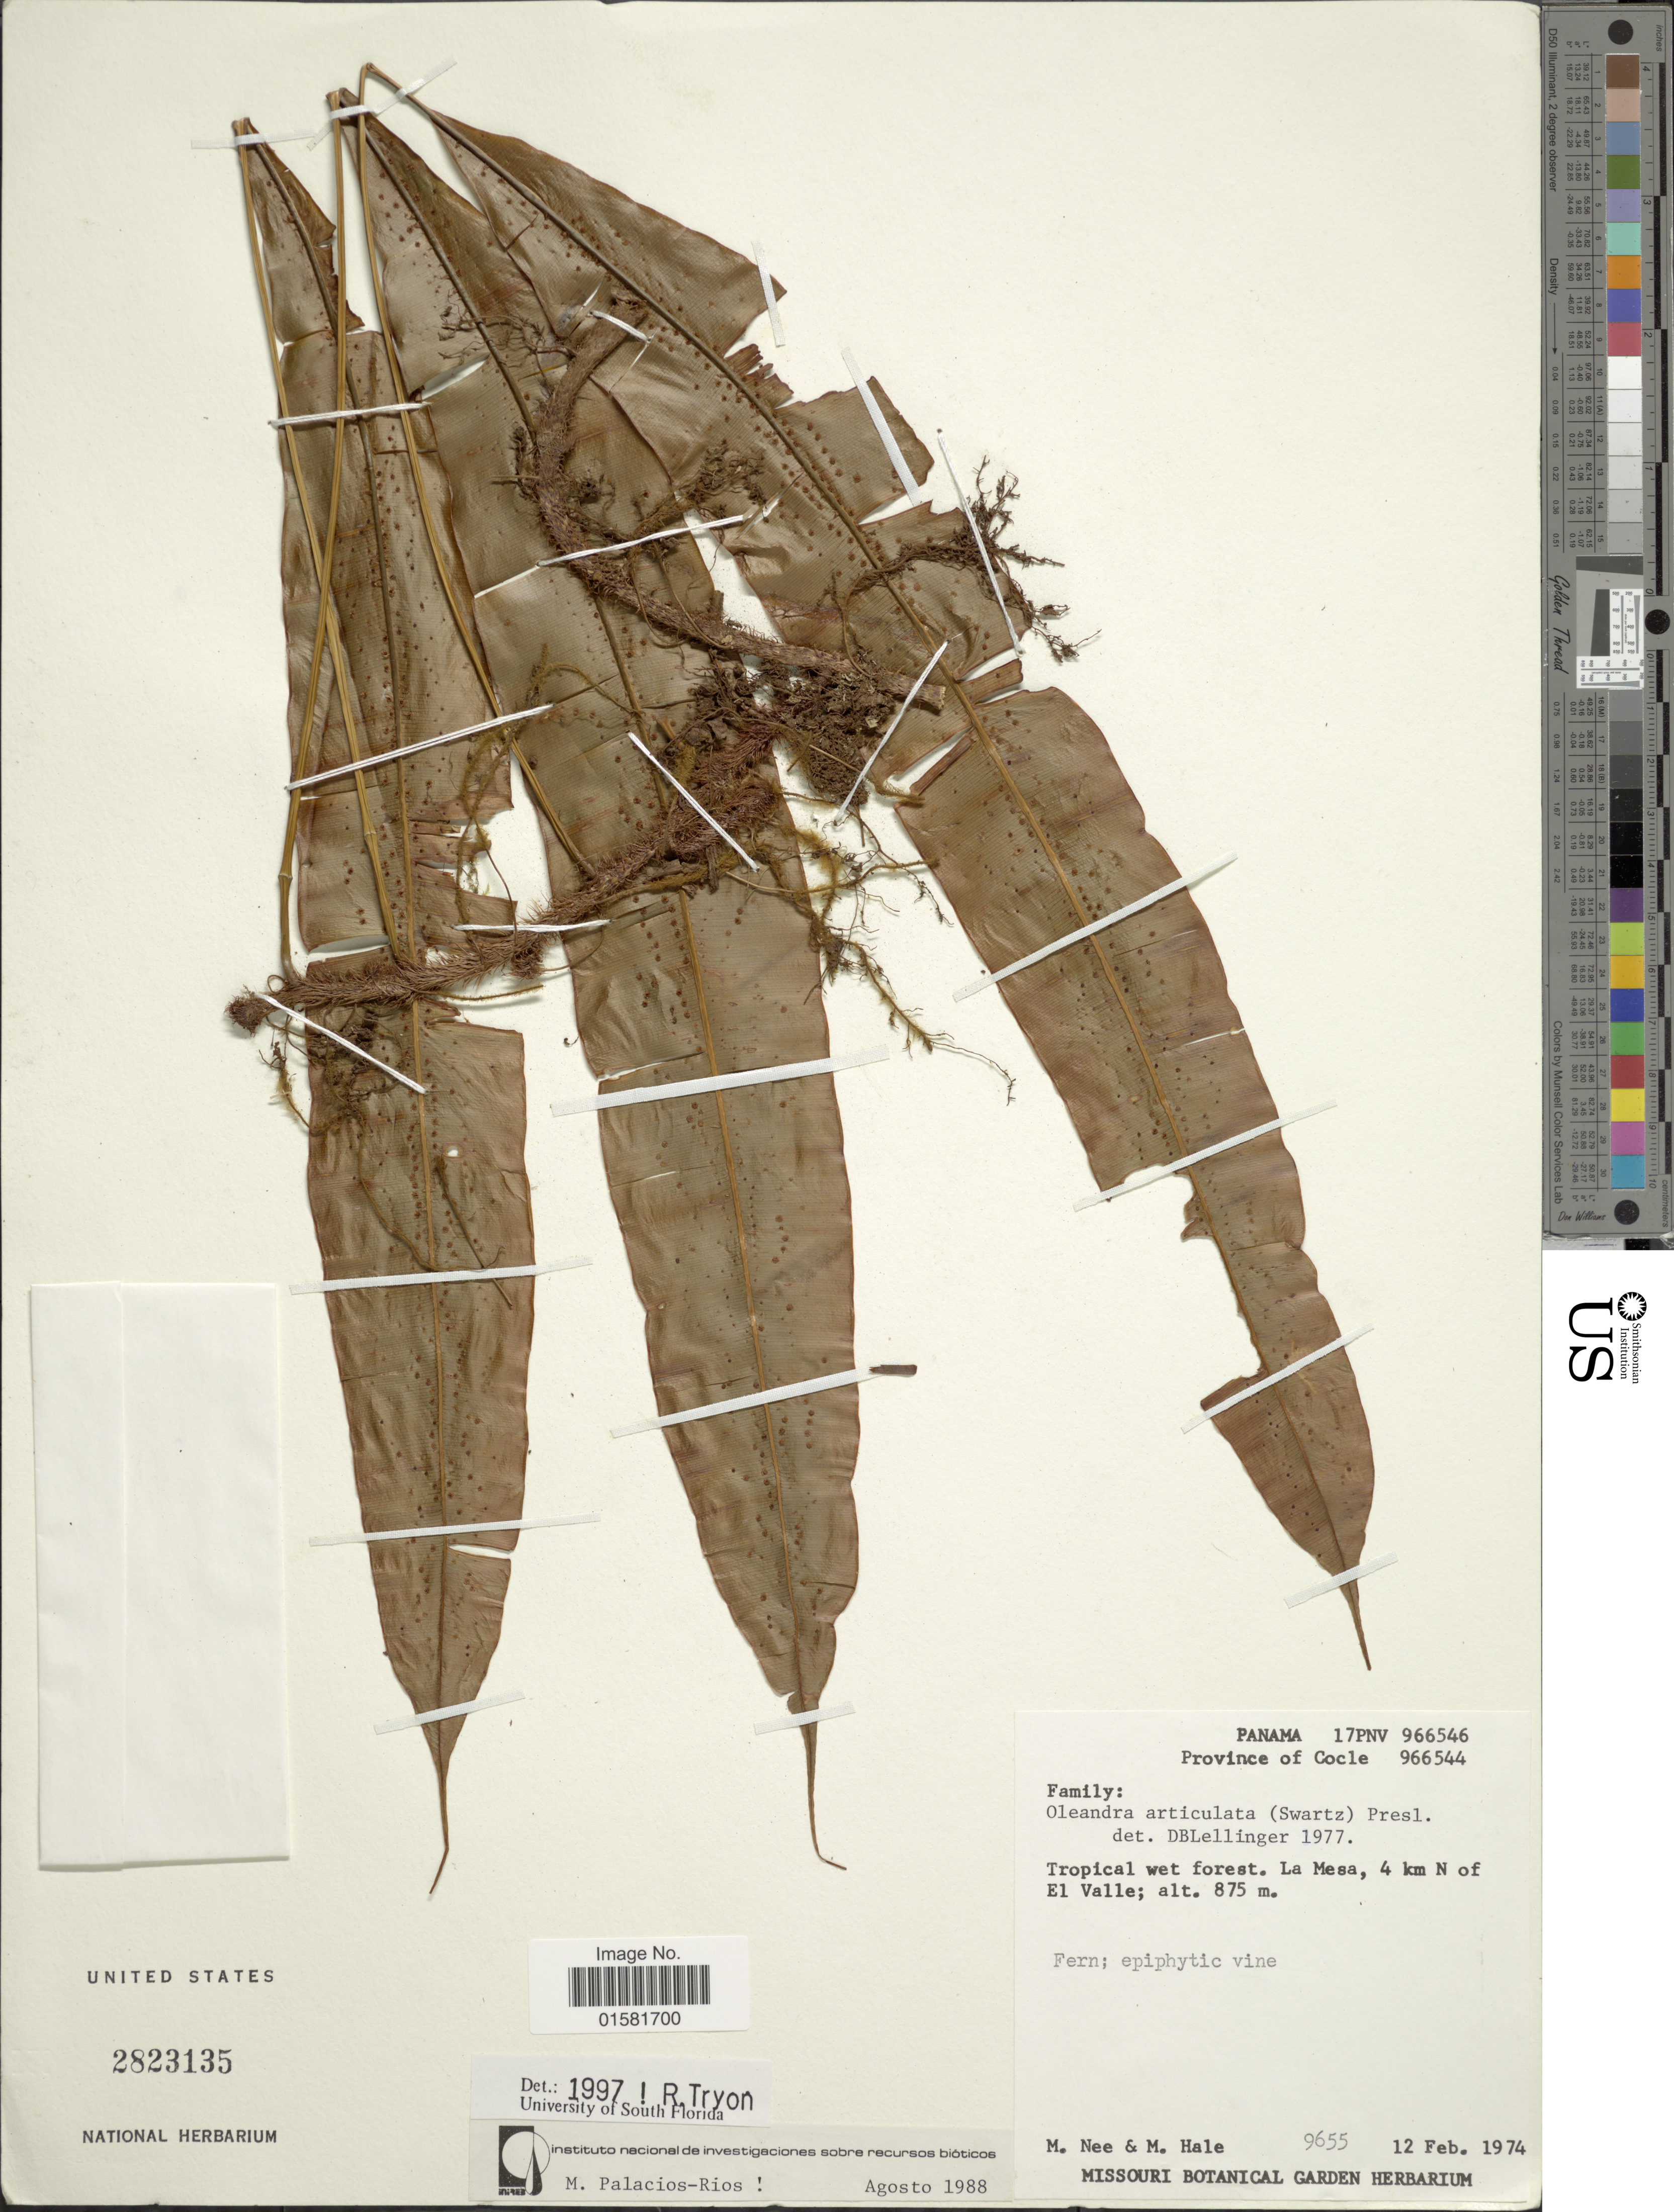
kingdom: Plantae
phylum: Tracheophyta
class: Polypodiopsida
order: Polypodiales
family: Oleandraceae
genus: Oleandra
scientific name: Oleandra articulata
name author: (Sw.) C. Presl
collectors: M. Nee & M. Hale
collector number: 6855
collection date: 1974-02-12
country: Panama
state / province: Coclé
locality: Panama, Province of Cocle, La Mesa, 4 km N of El Valle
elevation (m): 875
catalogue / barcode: US 2823135